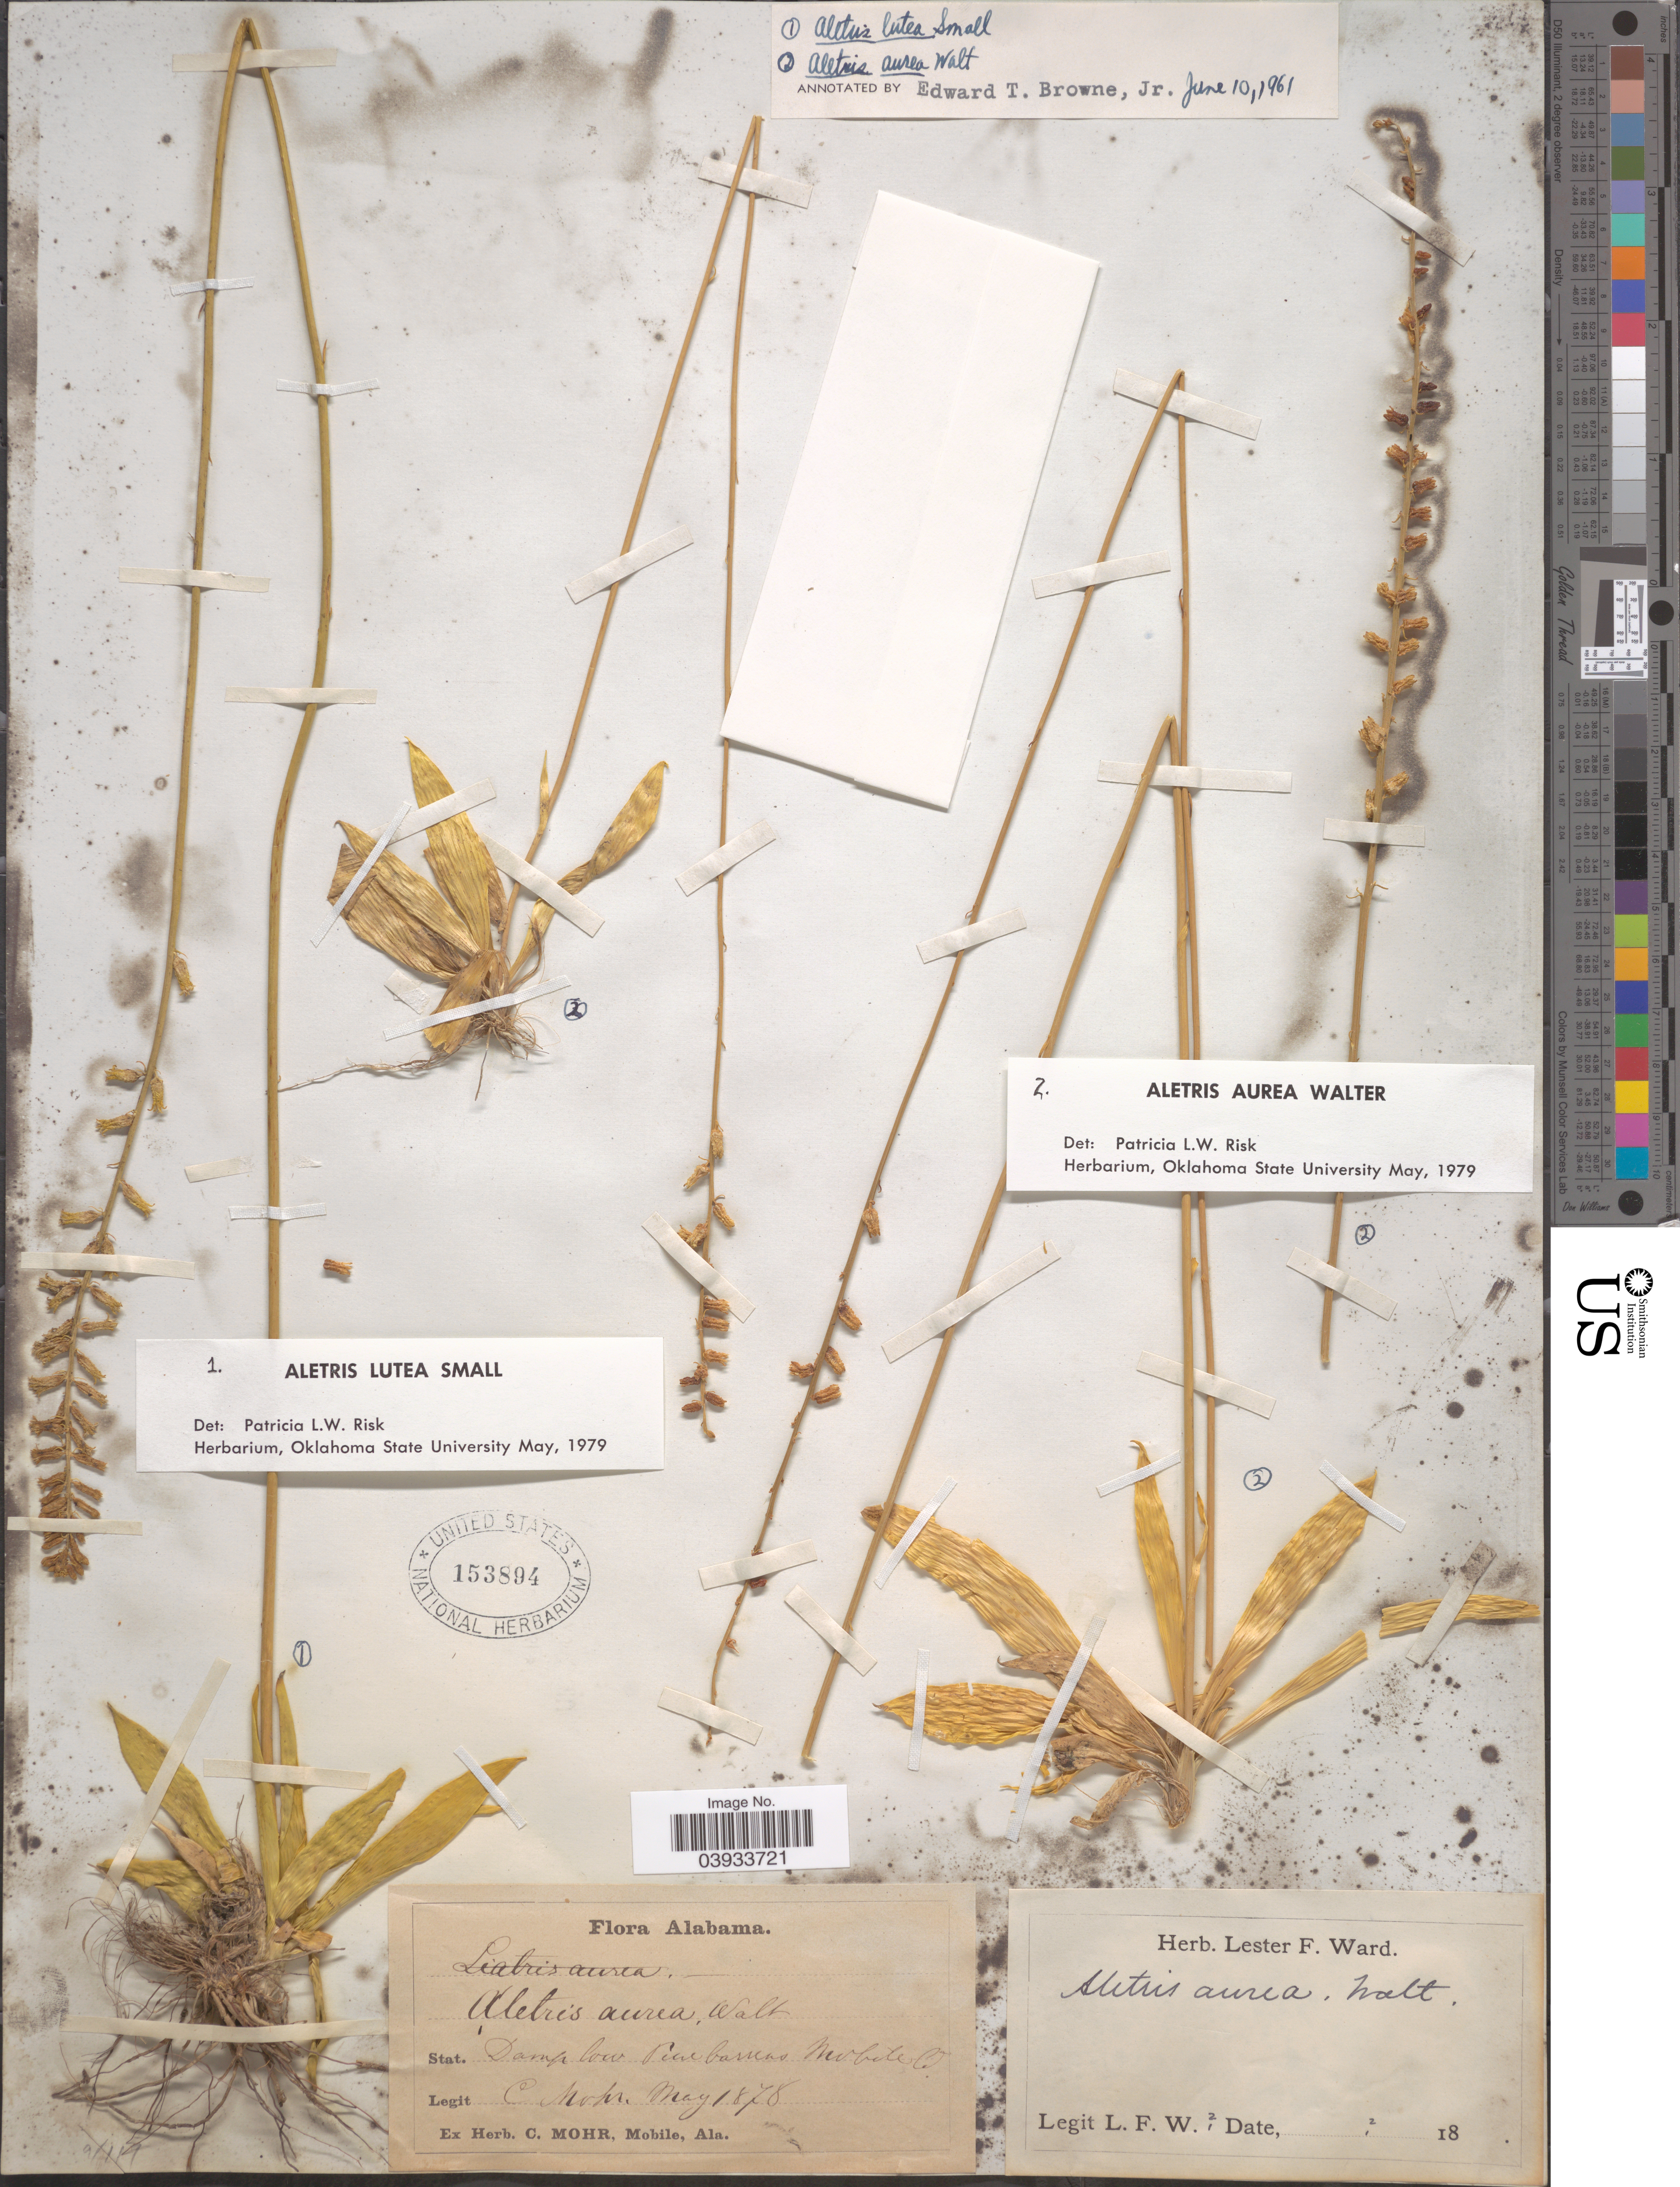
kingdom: Plantae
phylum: Tracheophyta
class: Liliopsida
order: Dioscoreales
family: Nartheciaceae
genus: Aletris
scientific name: Aletris aurea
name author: Walter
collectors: C. T. Mohr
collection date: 1878-05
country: United States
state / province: Alabama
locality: Stat. Damp low Pine barrens. Mobile Co.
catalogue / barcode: US 153894